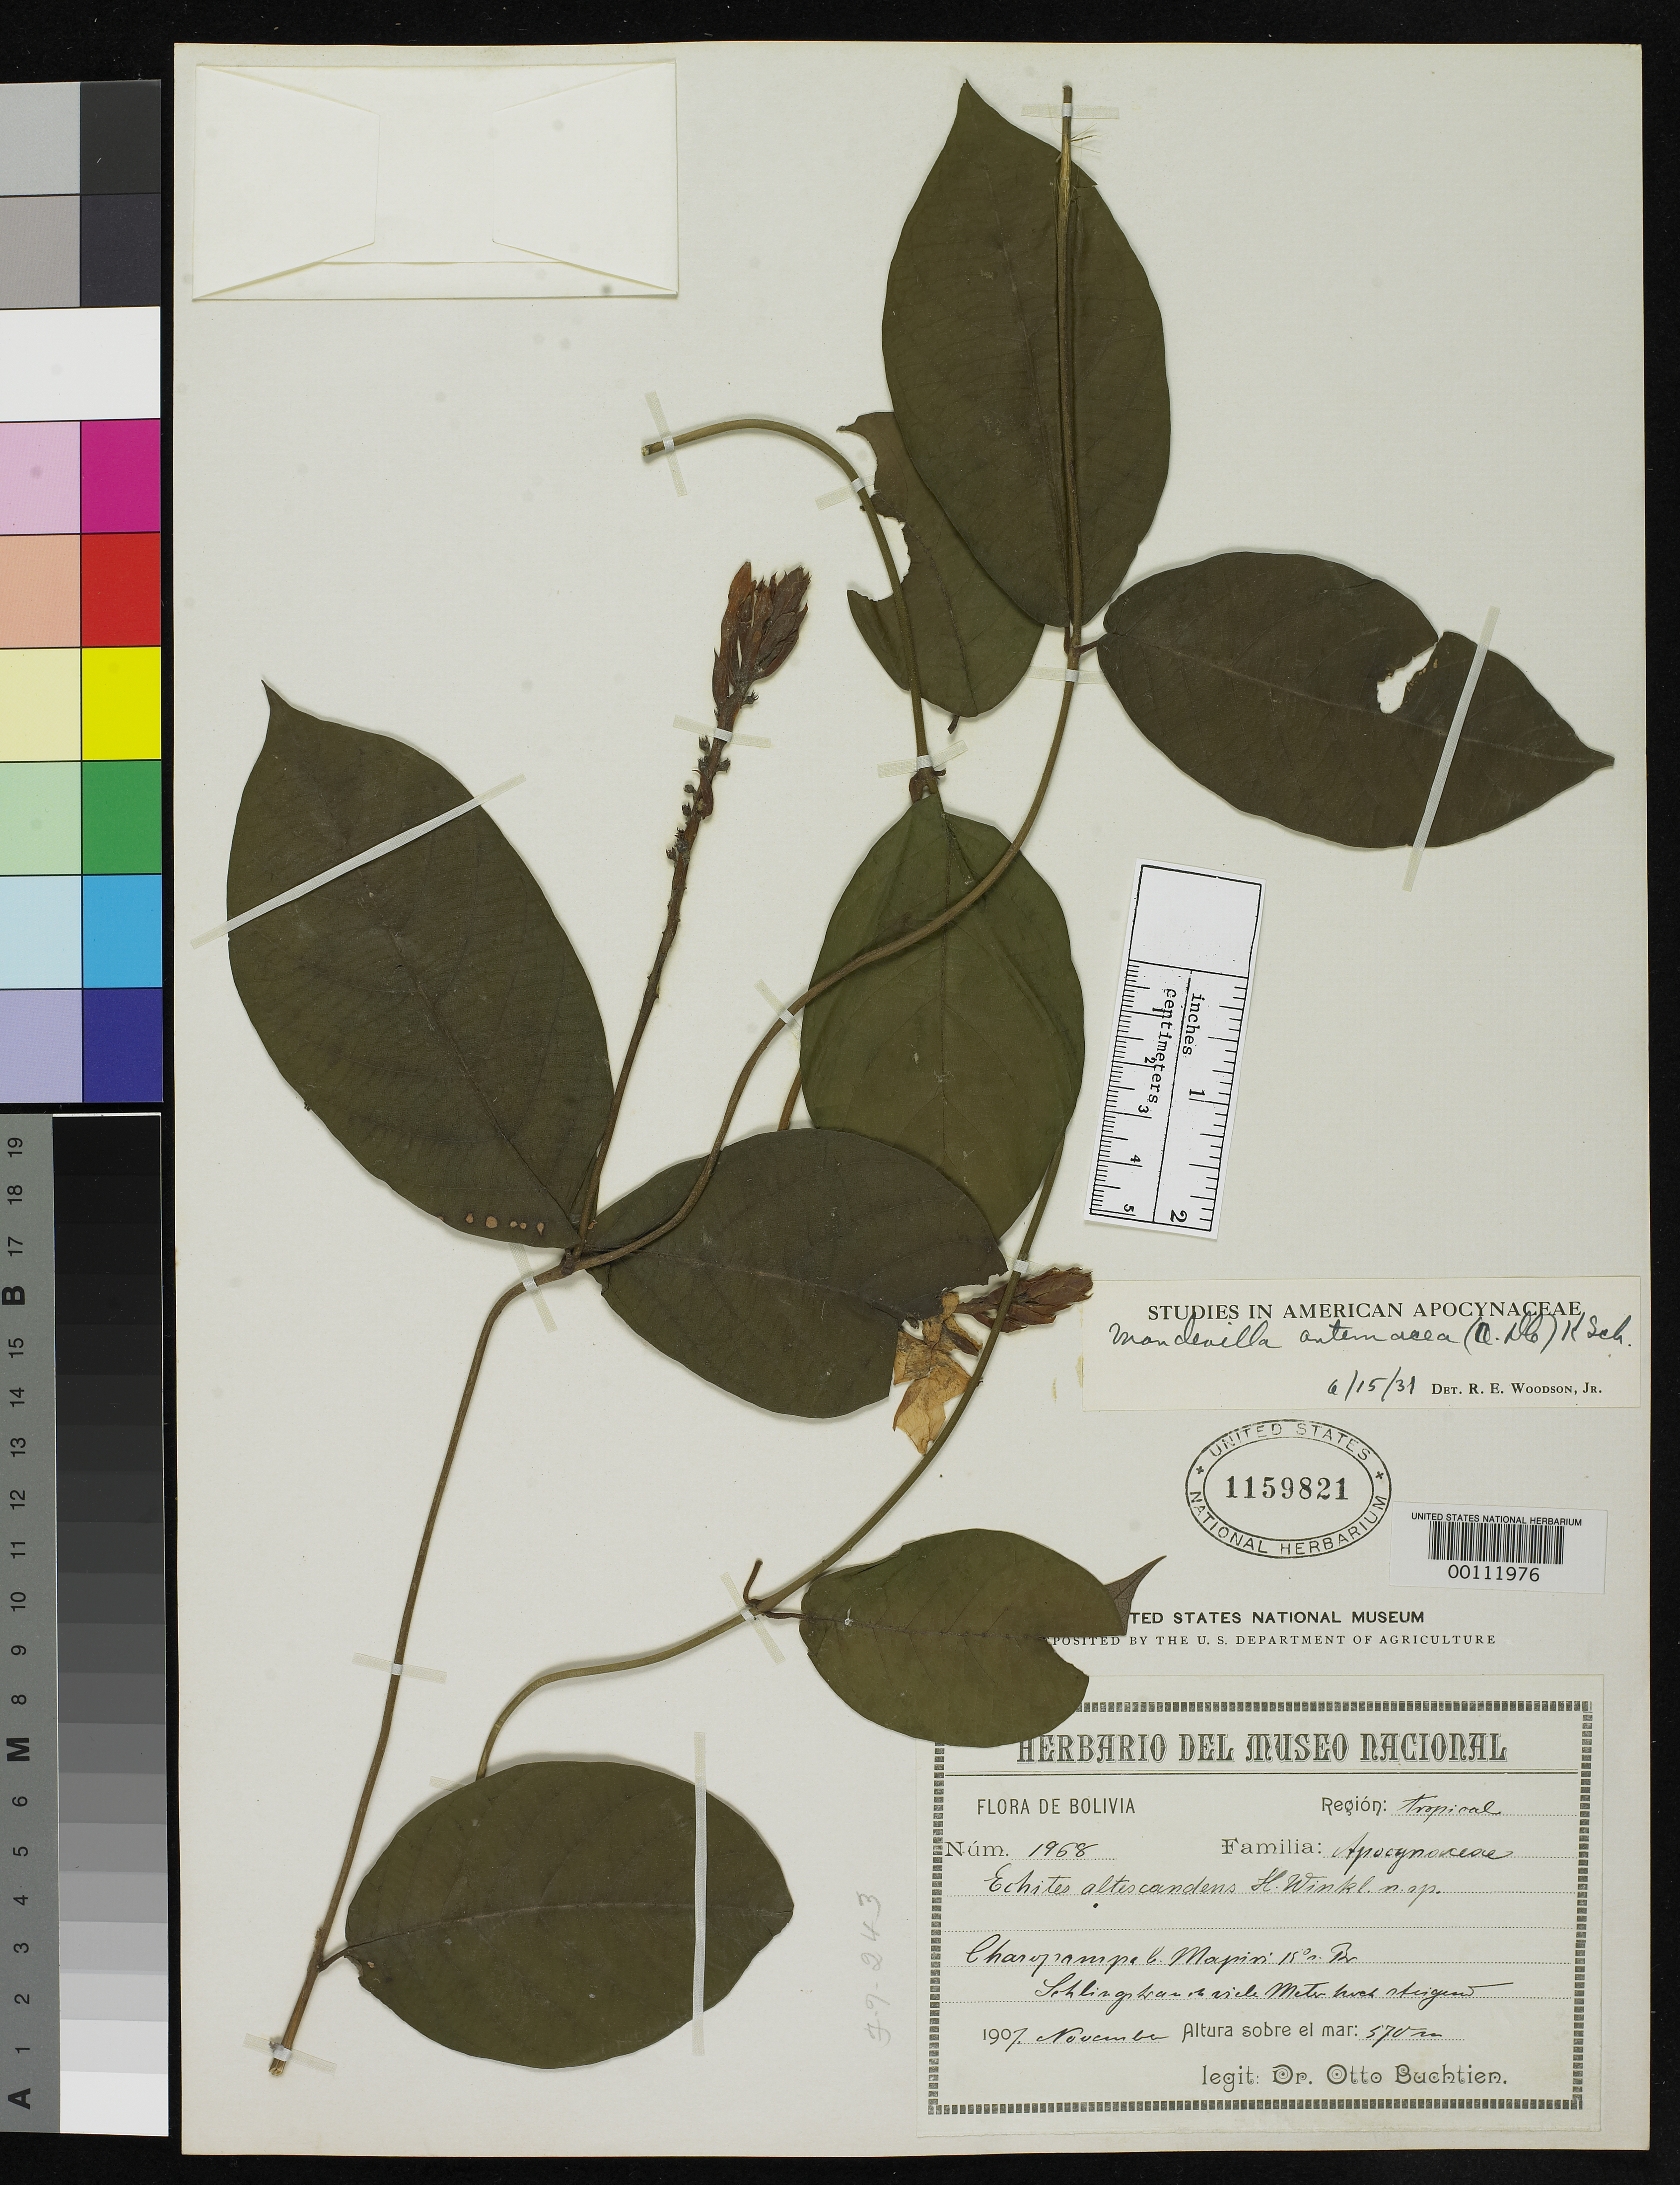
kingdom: Plantae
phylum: Tracheophyta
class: Magnoliopsida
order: Gentianales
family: Apocynaceae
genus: Echites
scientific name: Echites altescandens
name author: H.J.P. Winkl.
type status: Isotype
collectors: O. Buchtien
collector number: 1968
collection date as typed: Nov 1907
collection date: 1907-11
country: Bolivia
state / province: La Paz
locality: Charopampa bei Mapiri.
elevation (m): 570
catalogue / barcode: US 1159821